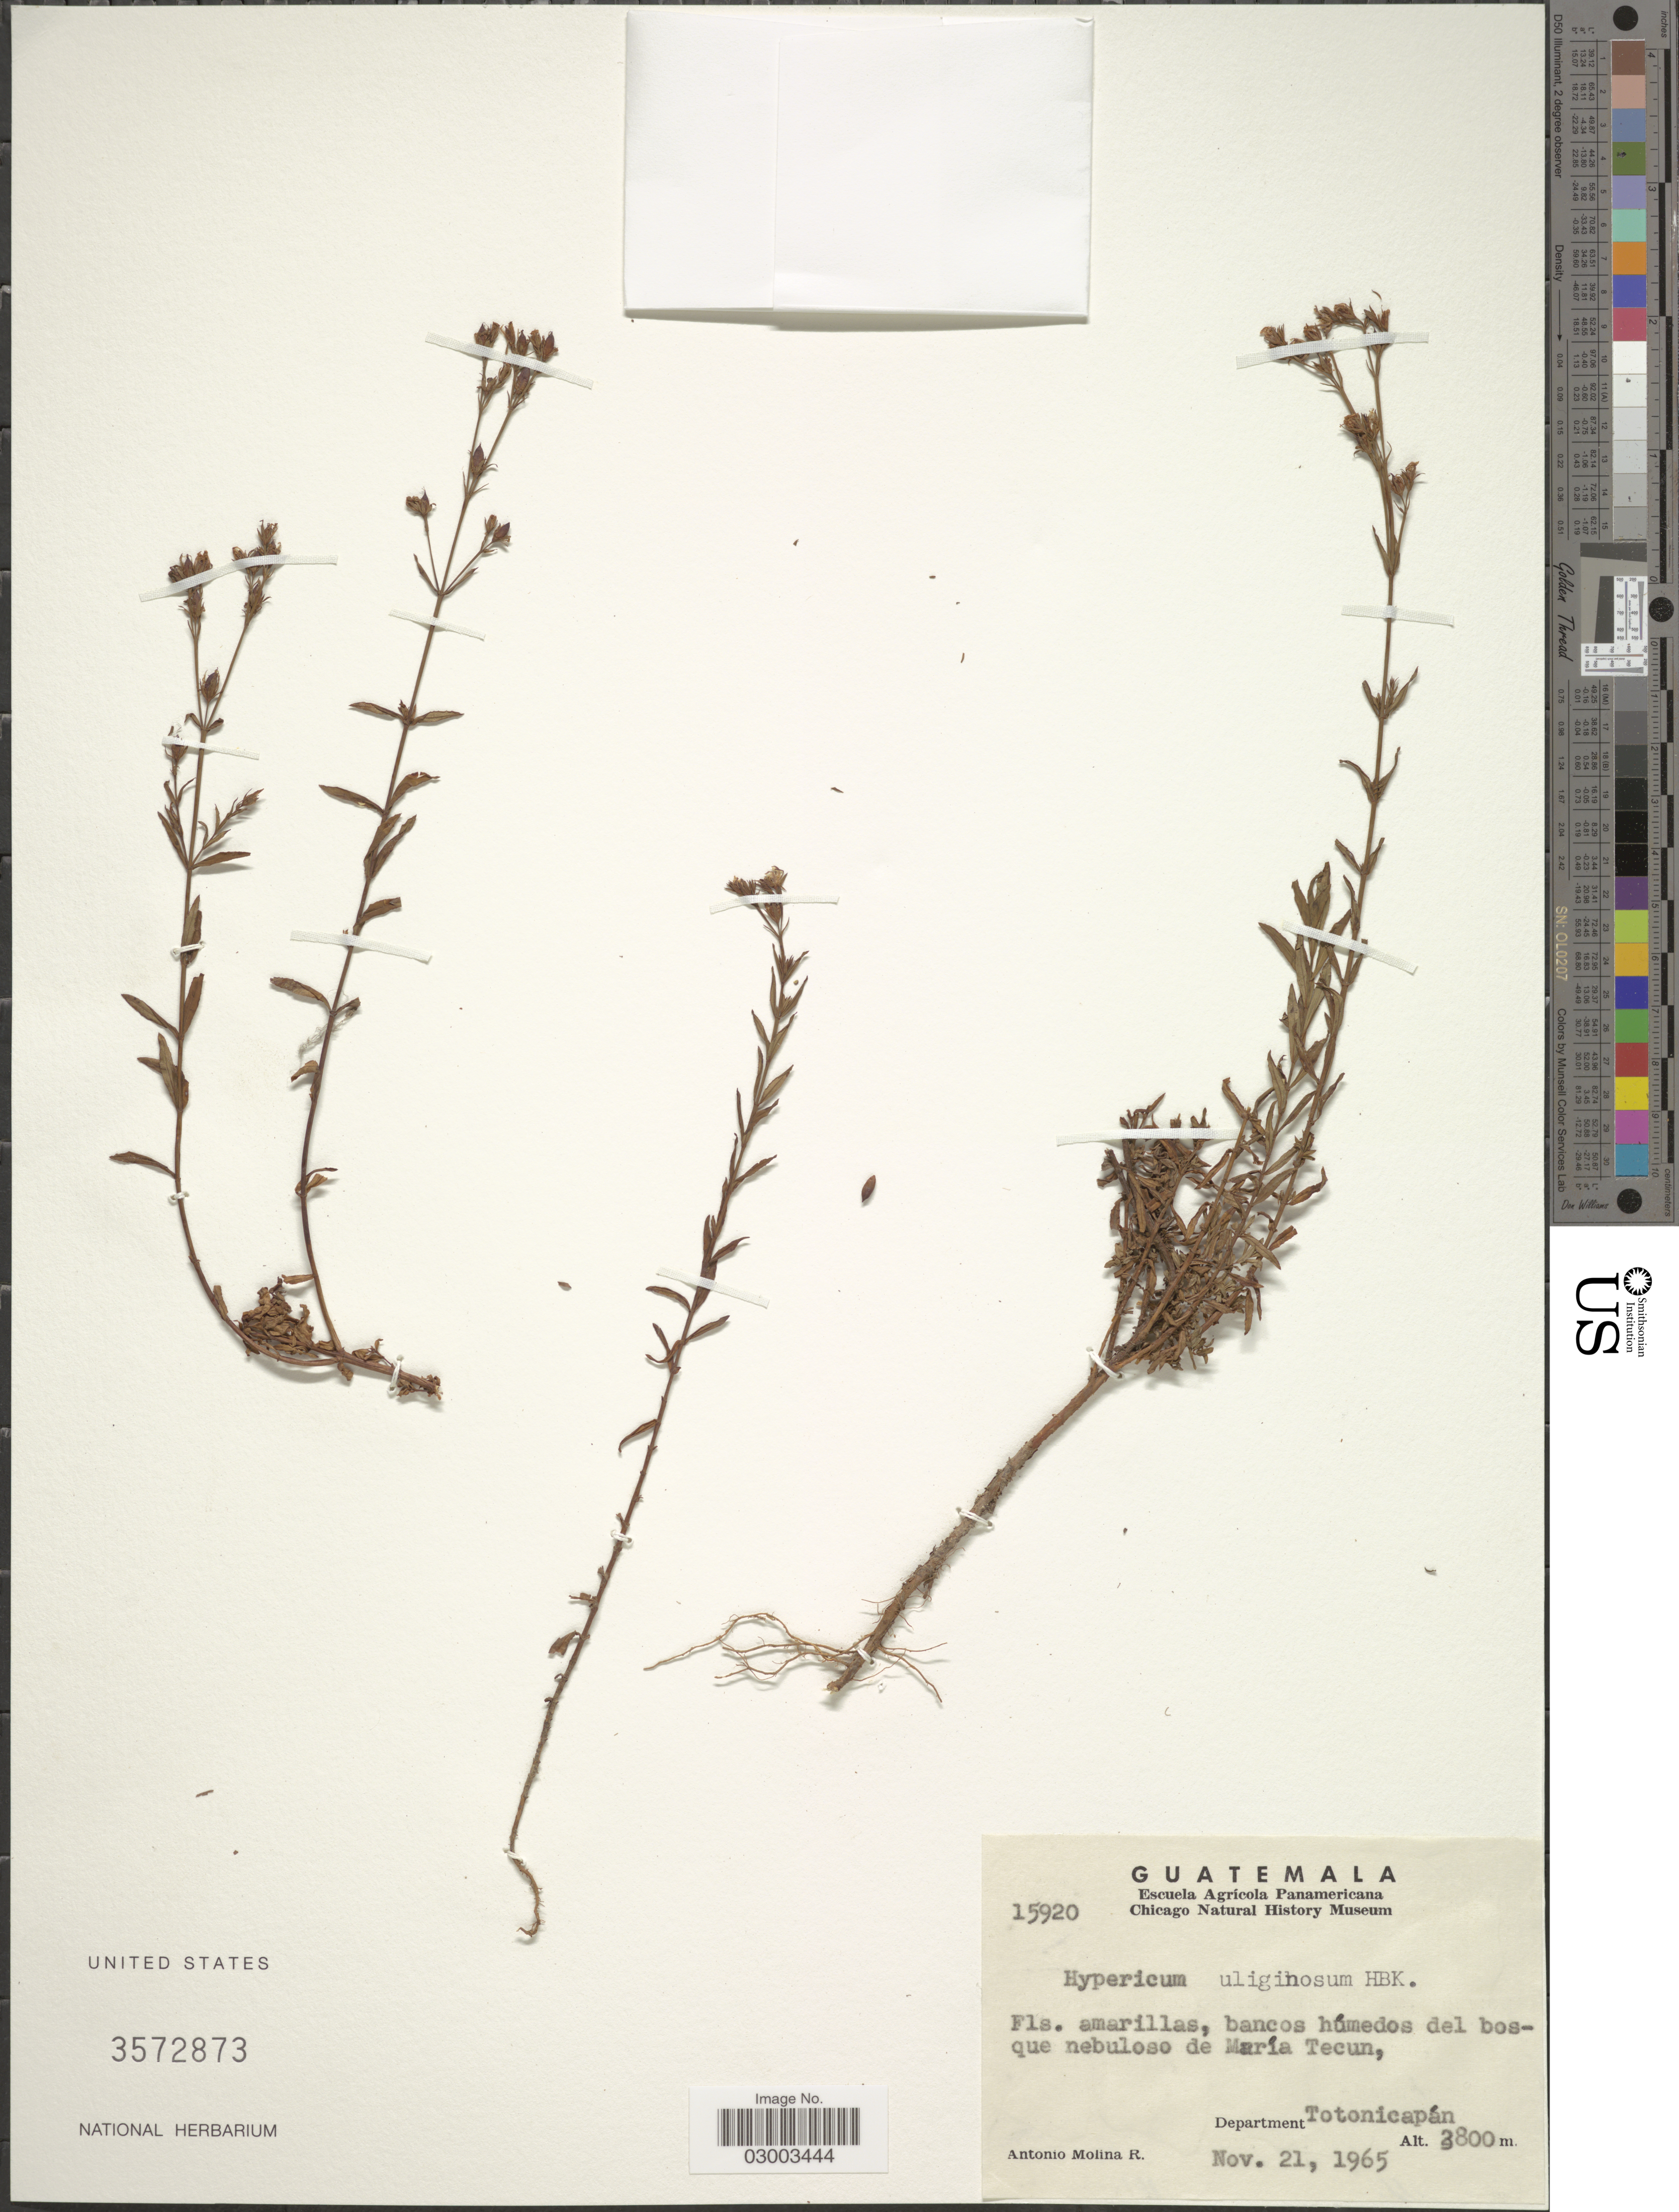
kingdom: Plantae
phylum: Tracheophyta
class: Magnoliopsida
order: Malpighiales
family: Hypericaceae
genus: Hypericum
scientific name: Hypericum silenoides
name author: Juss.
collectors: A. Molina R.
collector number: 15920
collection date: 1965-11-21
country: Guatemala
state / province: Totonicapan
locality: Bancos húmedos del bsoque nebuloso de María Tecun, Department Totonicapán.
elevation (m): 3800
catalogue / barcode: US 3572873